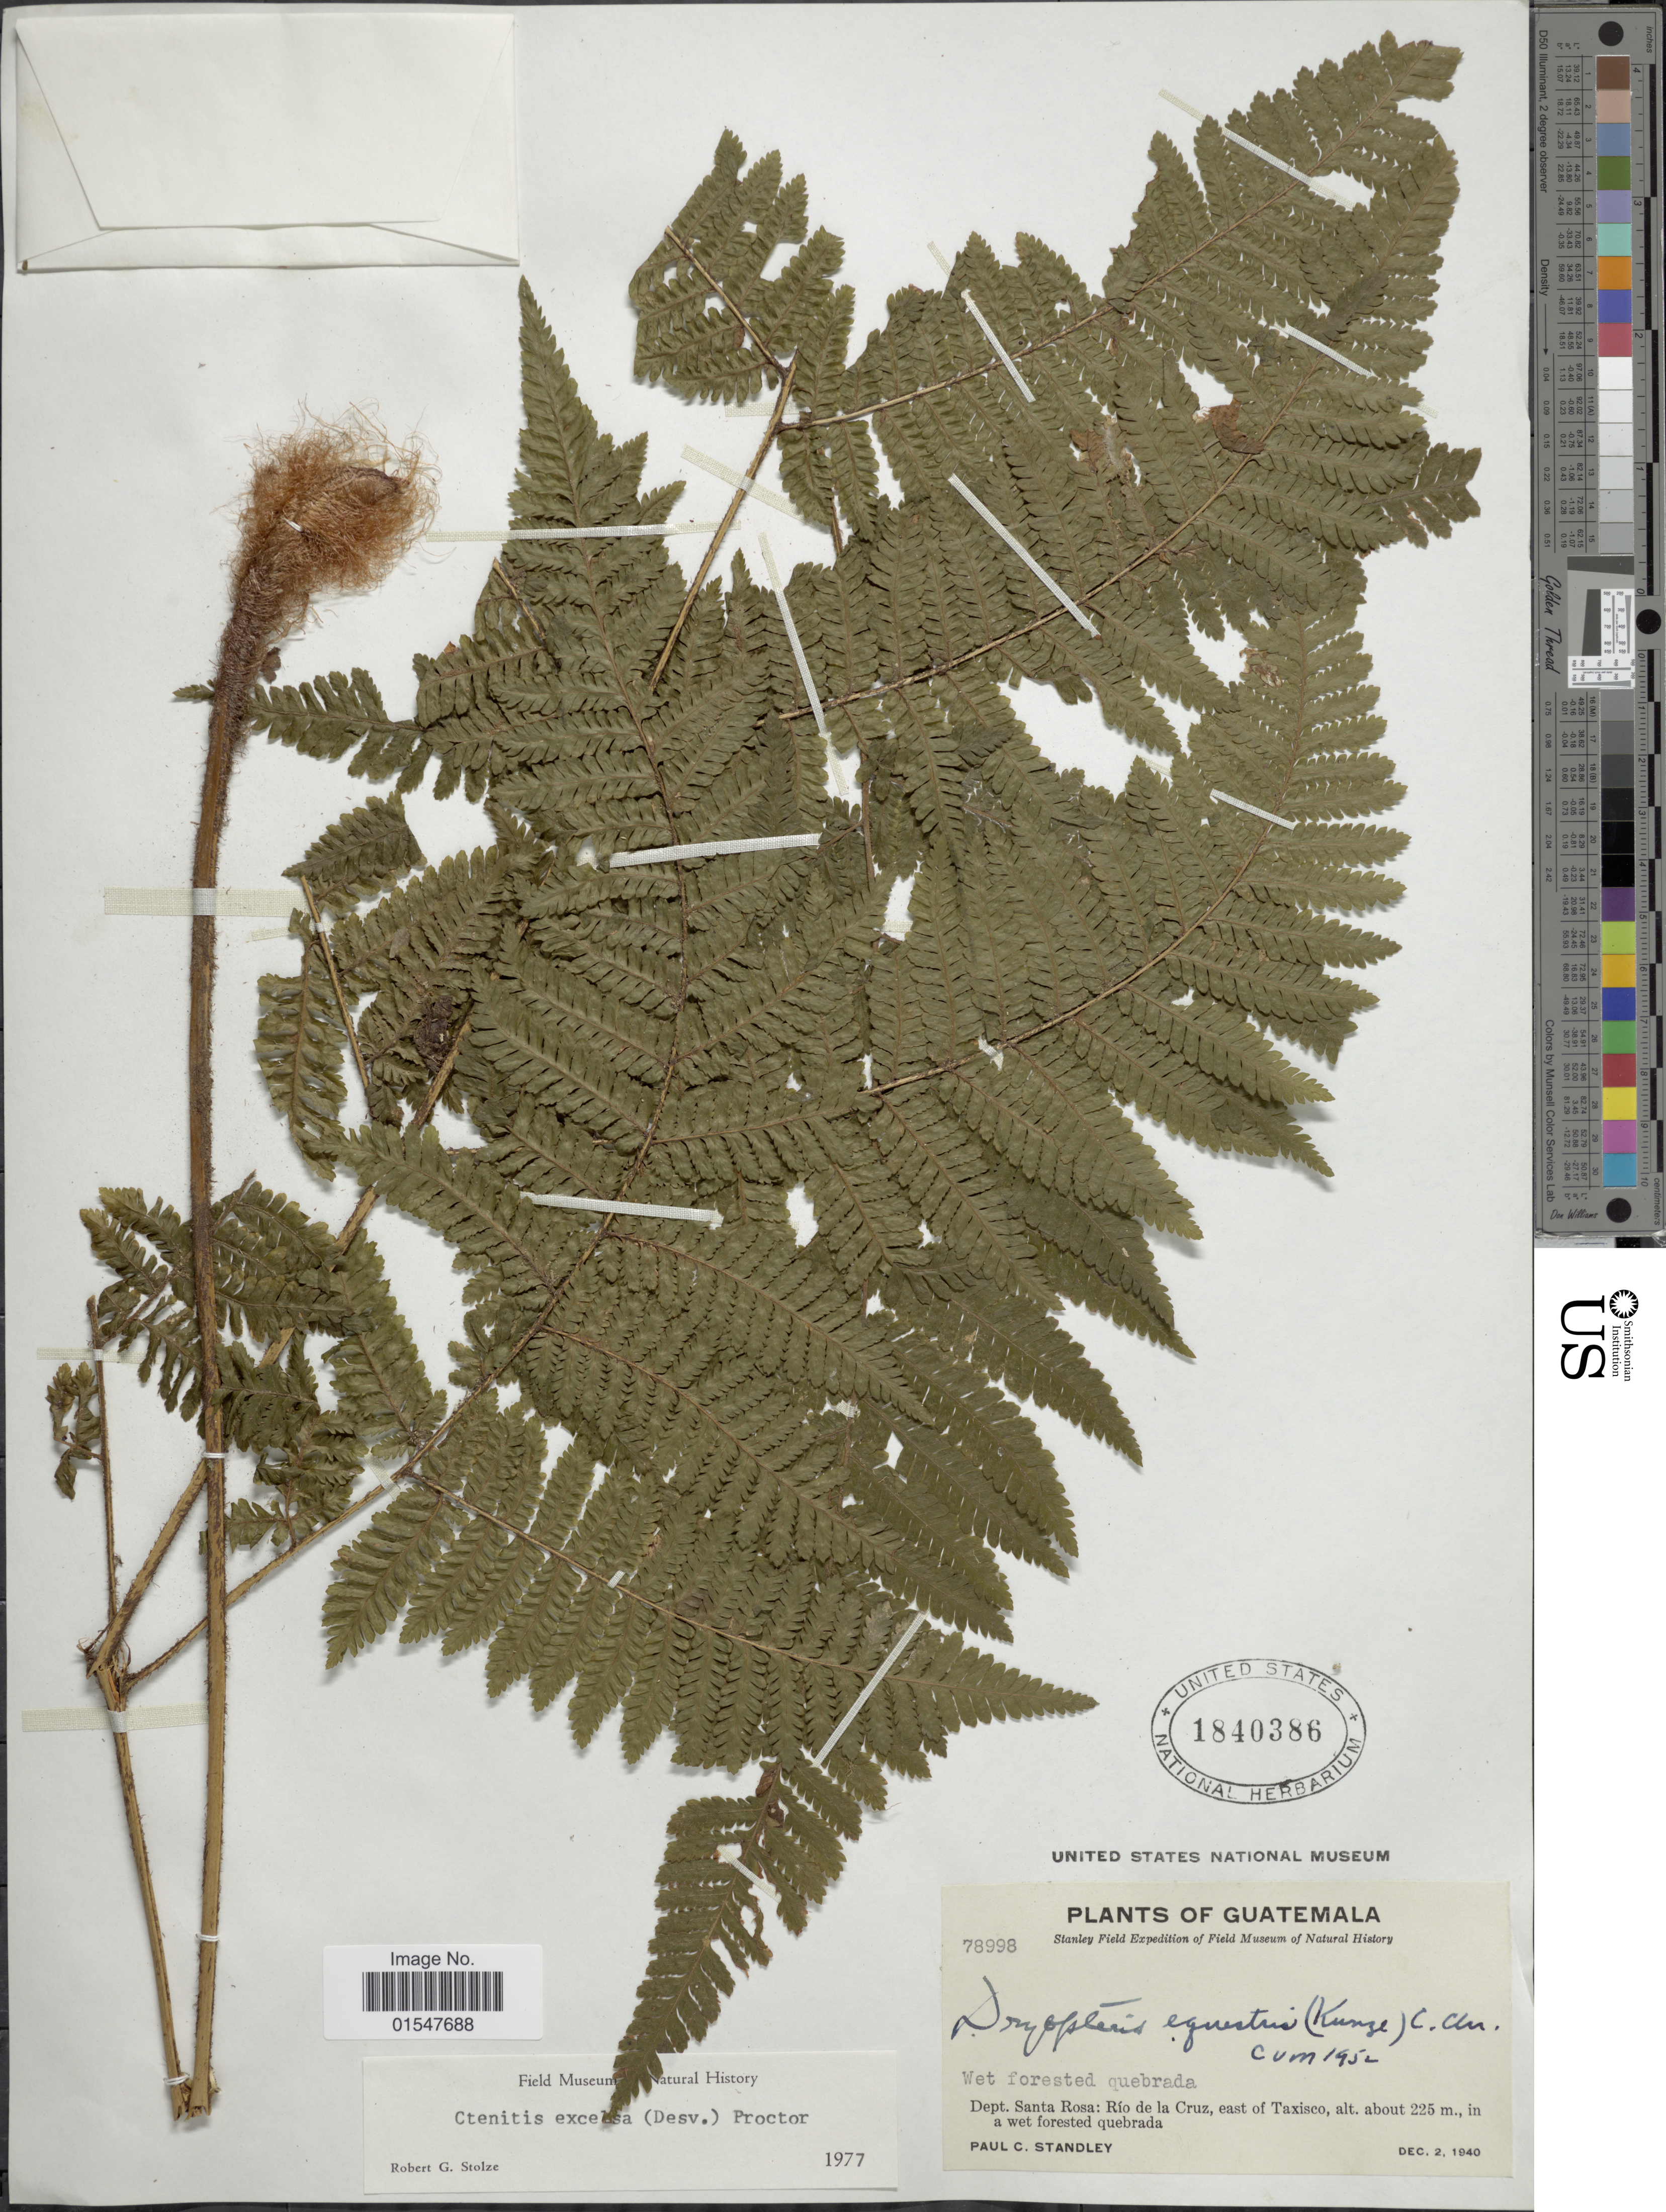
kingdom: Plantae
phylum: Tracheophyta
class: Polypodiopsida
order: Polypodiales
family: Dryopteridaceae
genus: Ctenitis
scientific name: Ctenitis excelsa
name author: (Desv.) Proctor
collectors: P. C. Standley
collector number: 78998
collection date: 1940-12-02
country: Guatemala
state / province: Santa Rosa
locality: Dept. Santa Rosa:Rio de la Cruz, east of Taxisco.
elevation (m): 225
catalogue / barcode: US 1840386